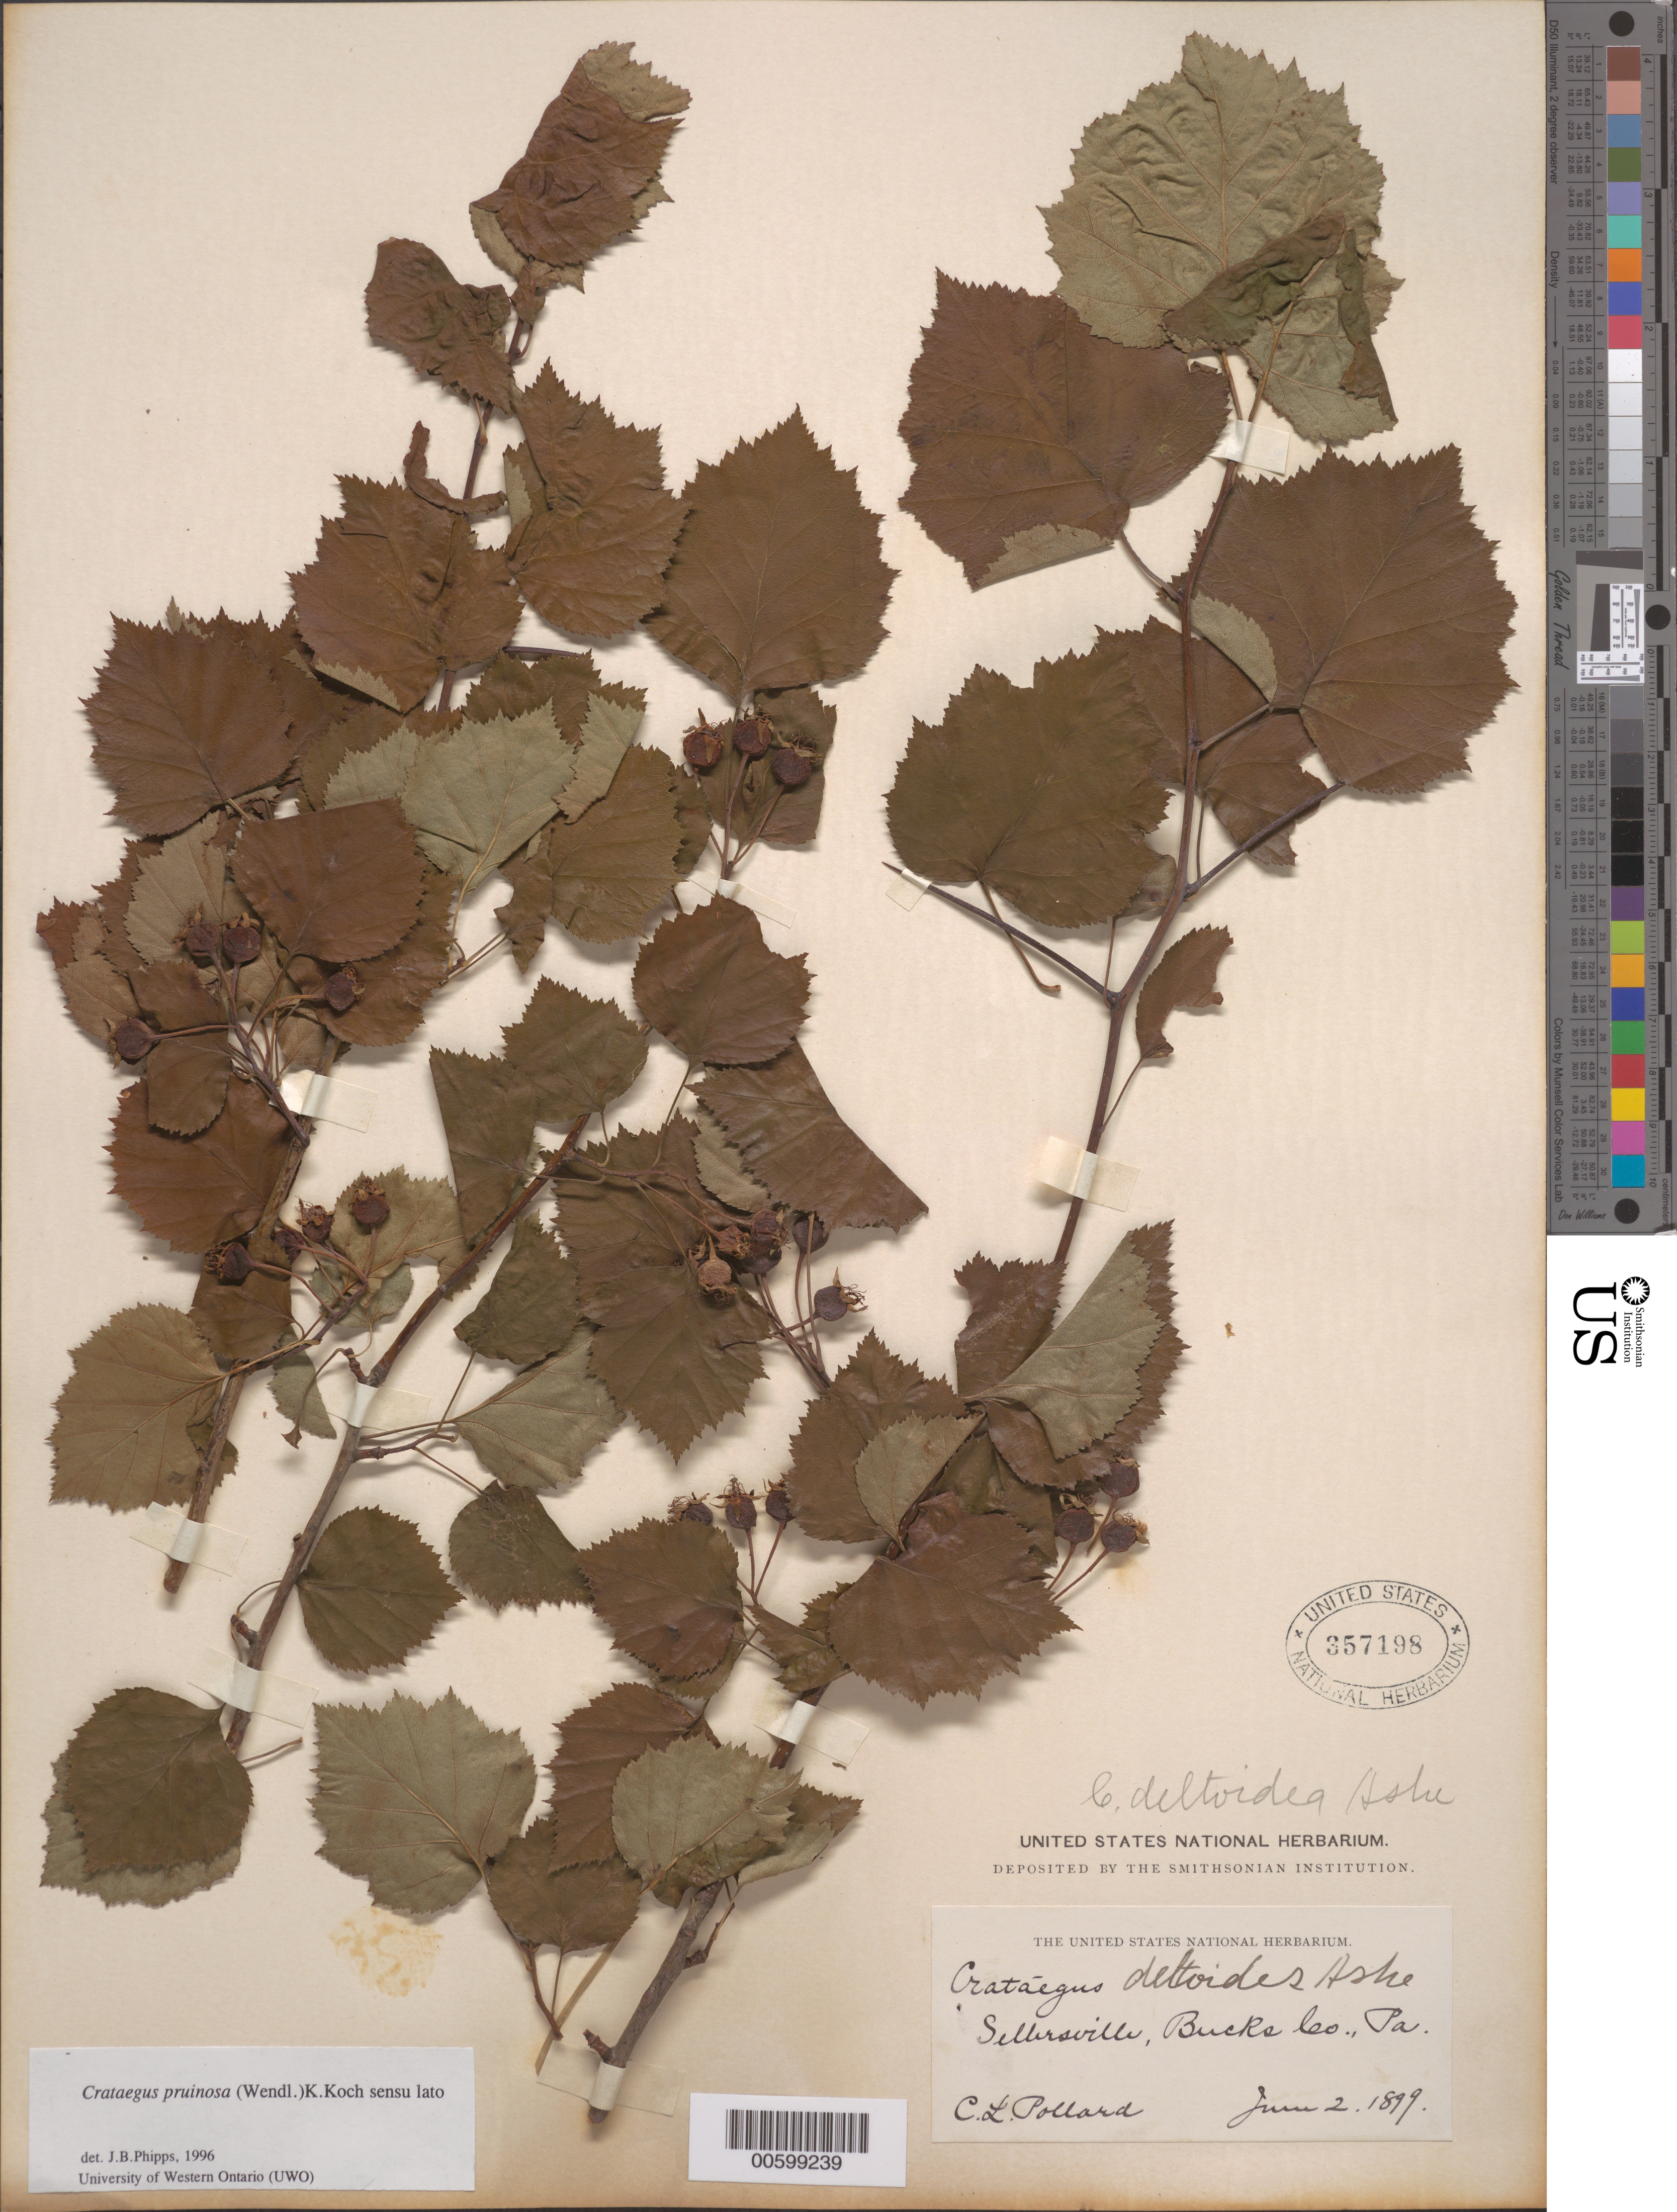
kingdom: Plantae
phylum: Tracheophyta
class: Magnoliopsida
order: Rosales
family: Rosaceae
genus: Crataegus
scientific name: Crataegus pruinosa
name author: (H.L. Wendl.) K. Koch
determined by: Phipps, James B., (UWO), University of Western Ontario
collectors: C. L. Pollard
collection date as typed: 02 Jun 1899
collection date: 1899-06-02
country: United States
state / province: Pennsylvania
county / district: Bucks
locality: Sellersville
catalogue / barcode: US 357198